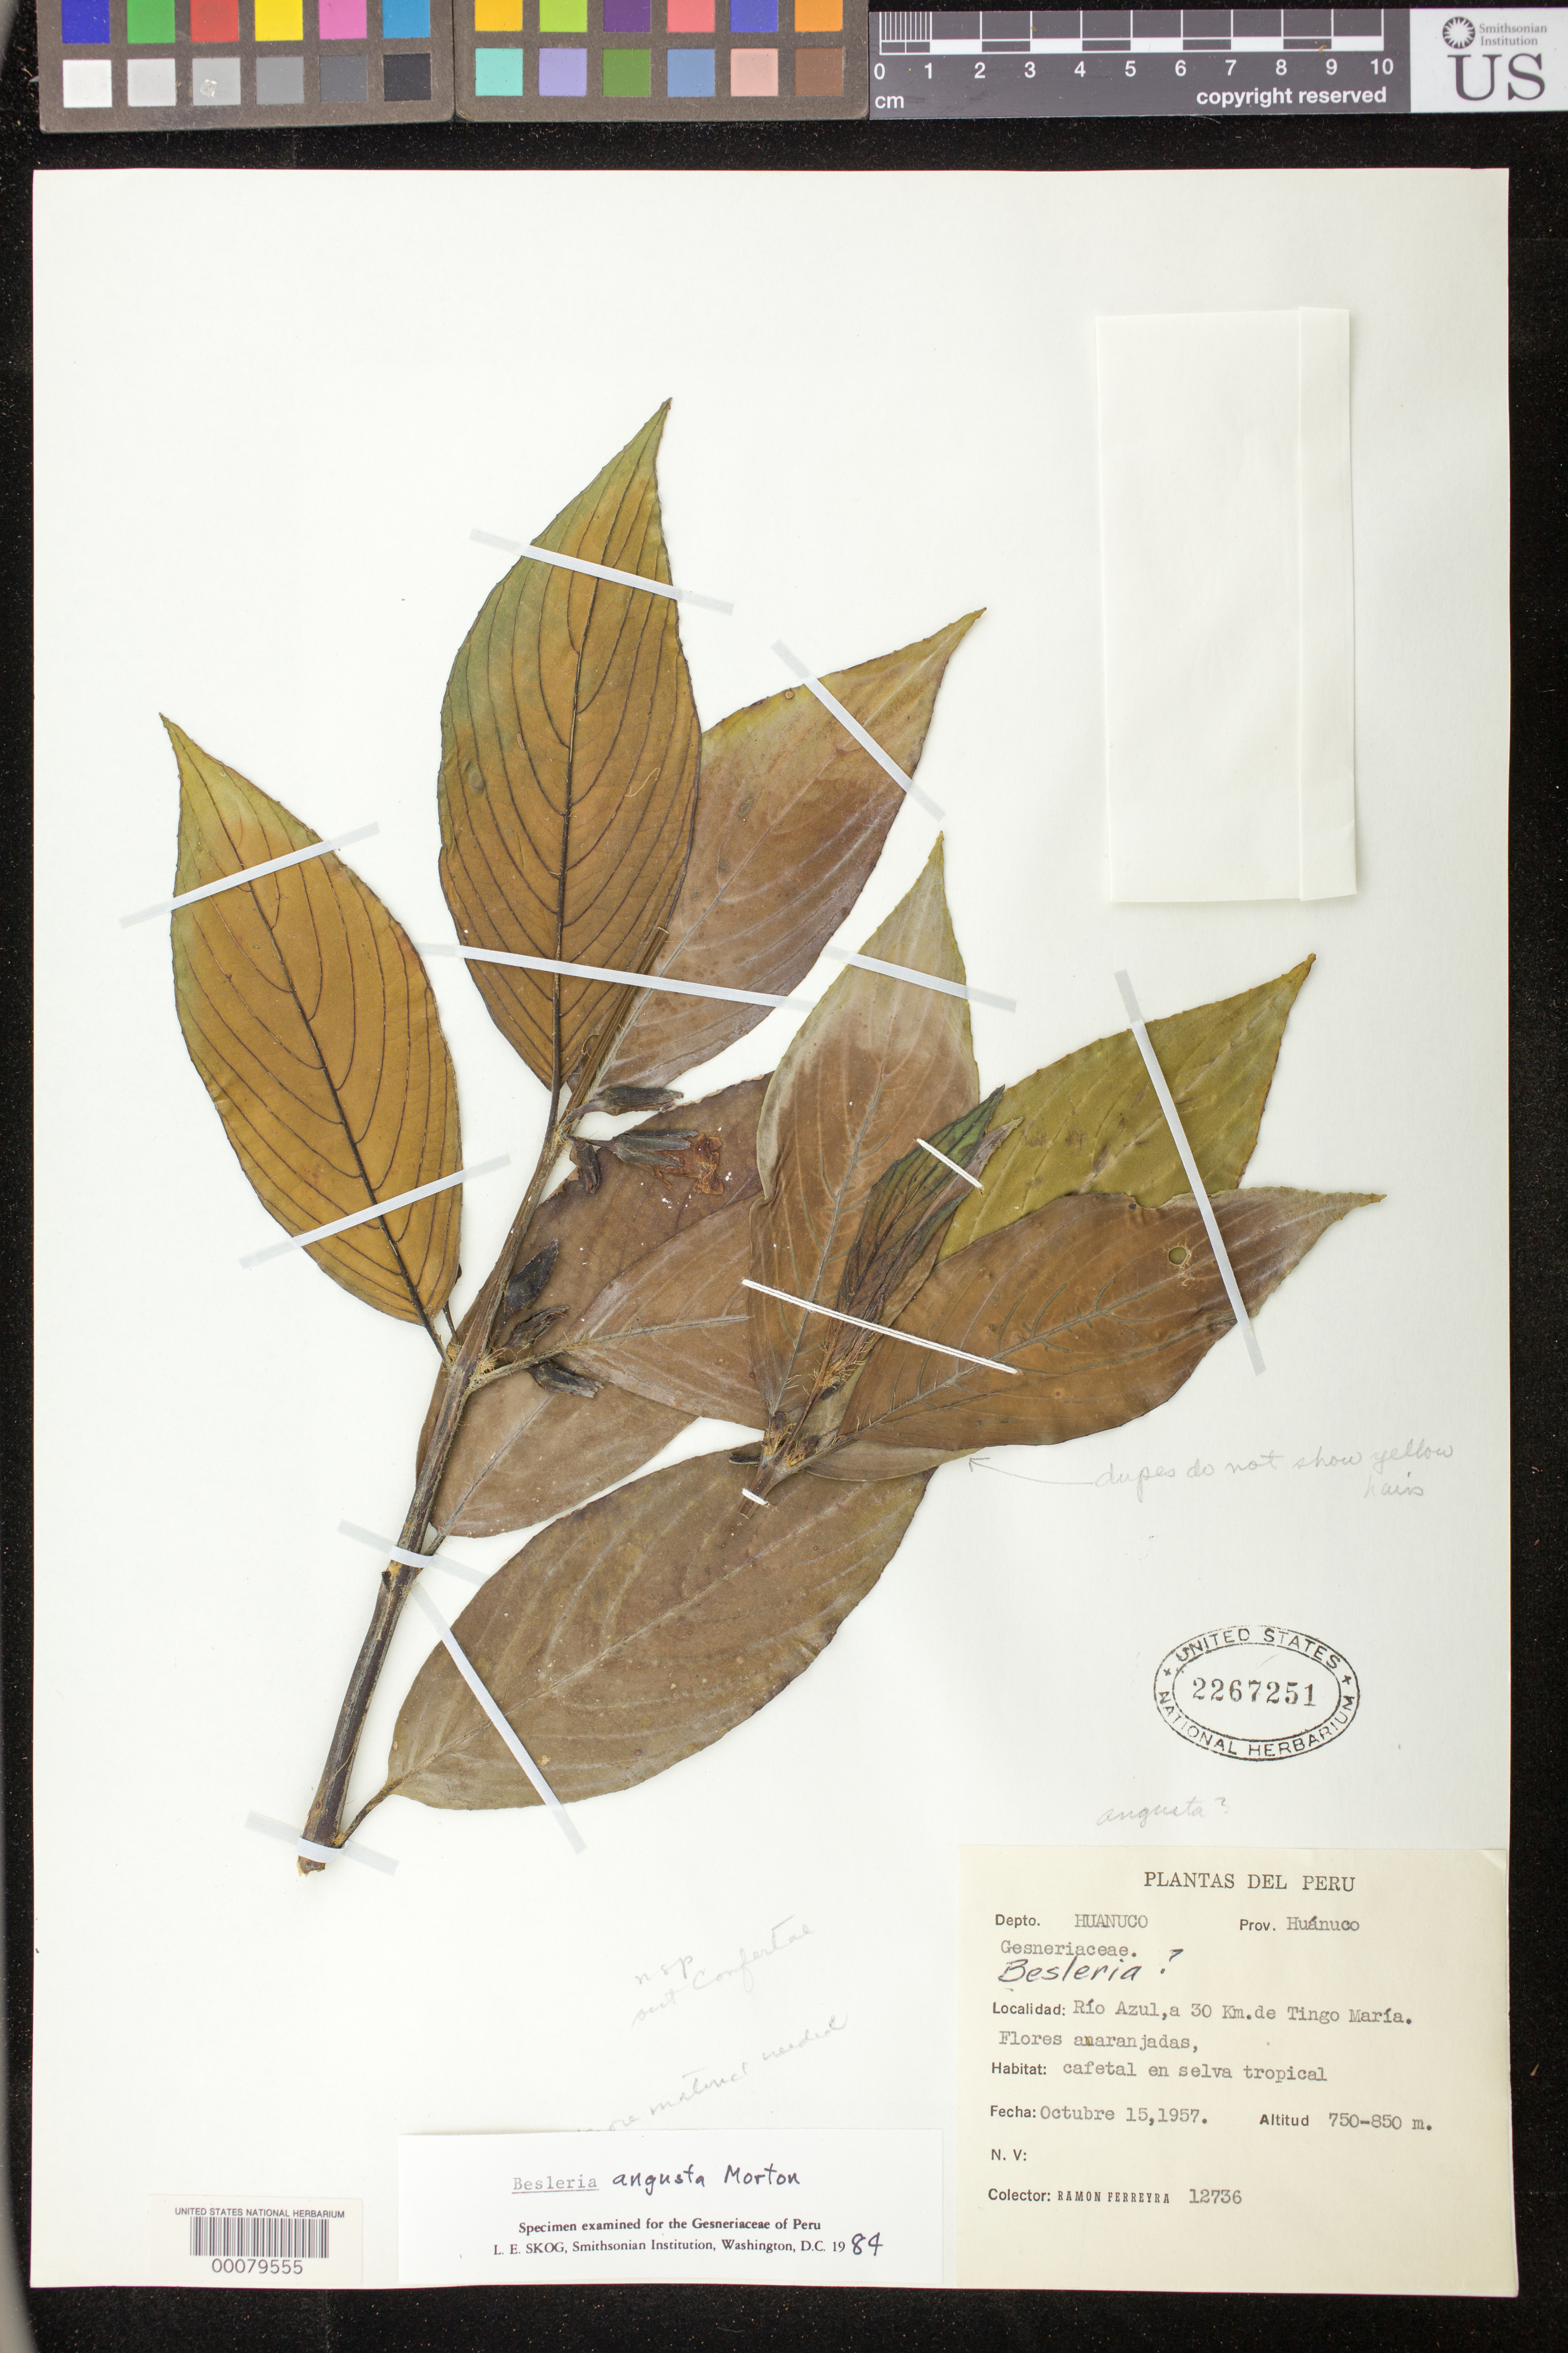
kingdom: Plantae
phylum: Tracheophyta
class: Magnoliopsida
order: Lamiales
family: Gesneriaceae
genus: Besleria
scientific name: Besleria angusta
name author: C.V. Morton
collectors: R. A. Ferreyra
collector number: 12736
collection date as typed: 15 Oct 1957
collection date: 1957-10-15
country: Peru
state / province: Huánuco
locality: Prov. Huanuco; Rio Azul, a 30 km de Tingo Maria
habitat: Cafetal en selva tropical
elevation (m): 750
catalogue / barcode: US 2267251